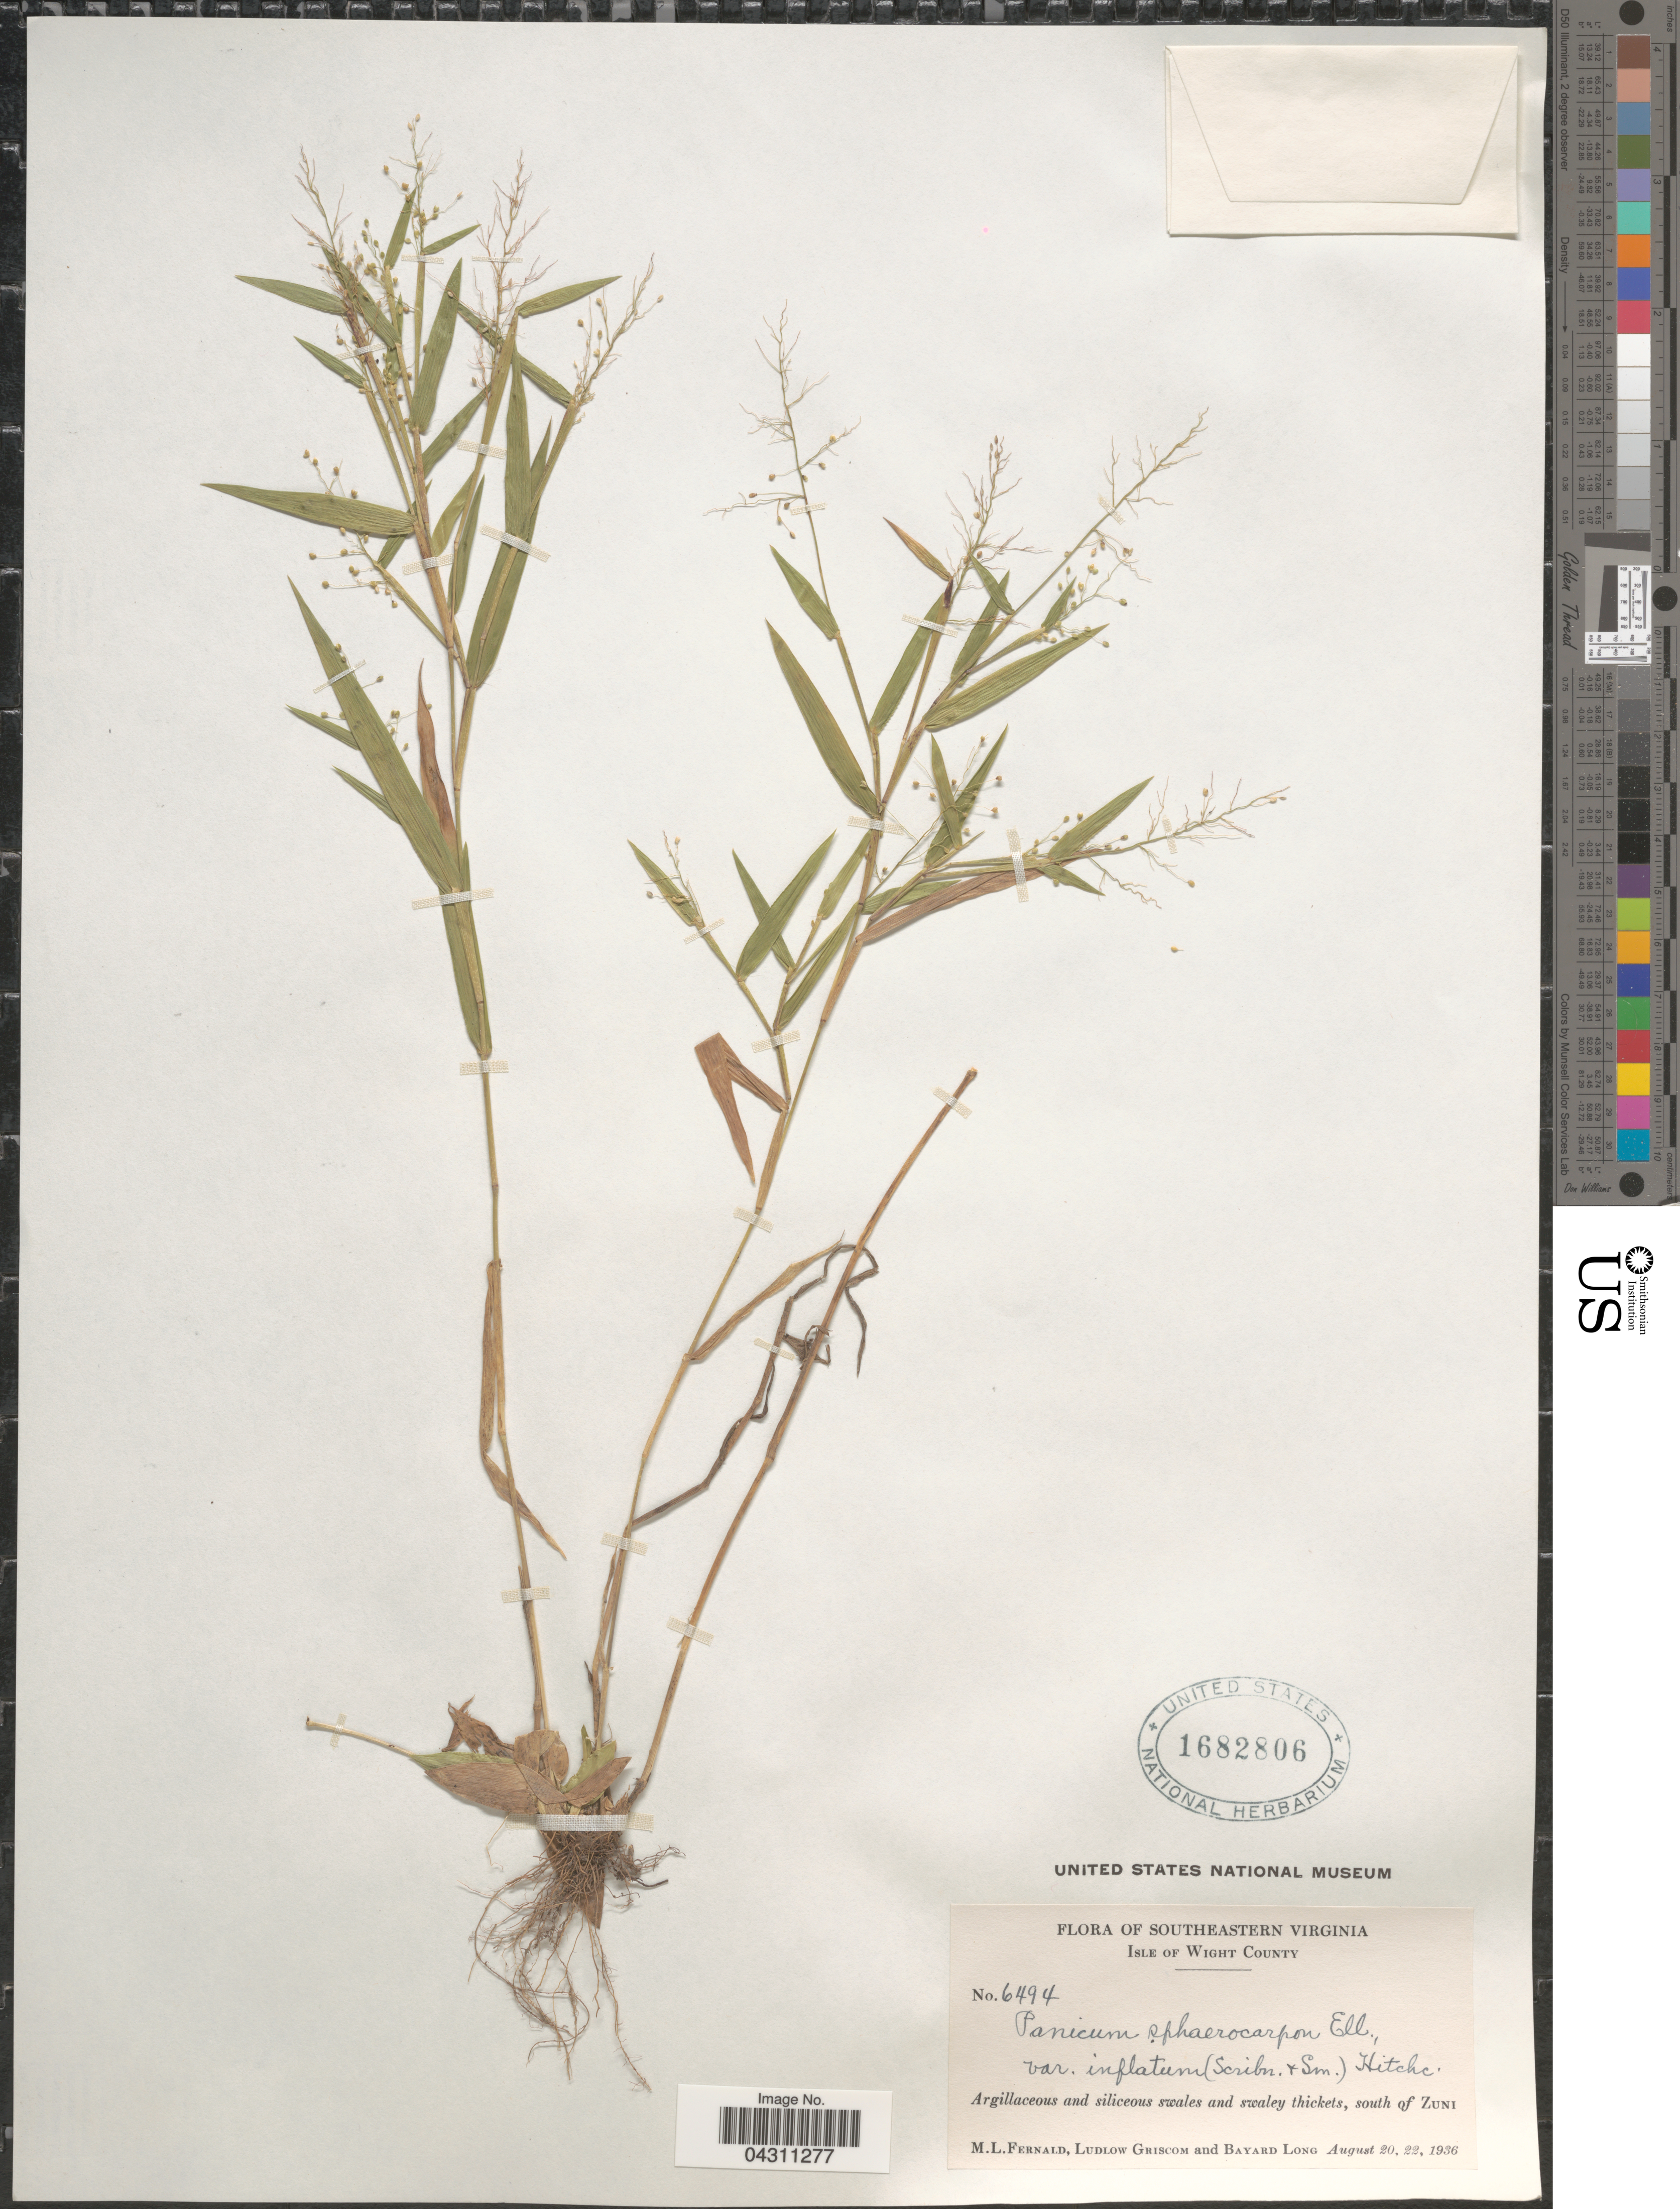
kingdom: Plantae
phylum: Tracheophyta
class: Liliopsida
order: Poales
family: Poaceae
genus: Dichanthelium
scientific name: Dichanthelium sphaerocarpon var. sphaerocarpon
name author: (Elliott) Gould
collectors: M. L. Fernald, L. Griscom & B. Long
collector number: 6494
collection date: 1936-08-20/1936-08-22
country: United States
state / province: Virginia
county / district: Isle of Wight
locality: Southeastern Virginia. Isle of Wight County. Argillaceous and siliceous swales and swaley thickets, south of Zuni.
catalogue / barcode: US 1682806